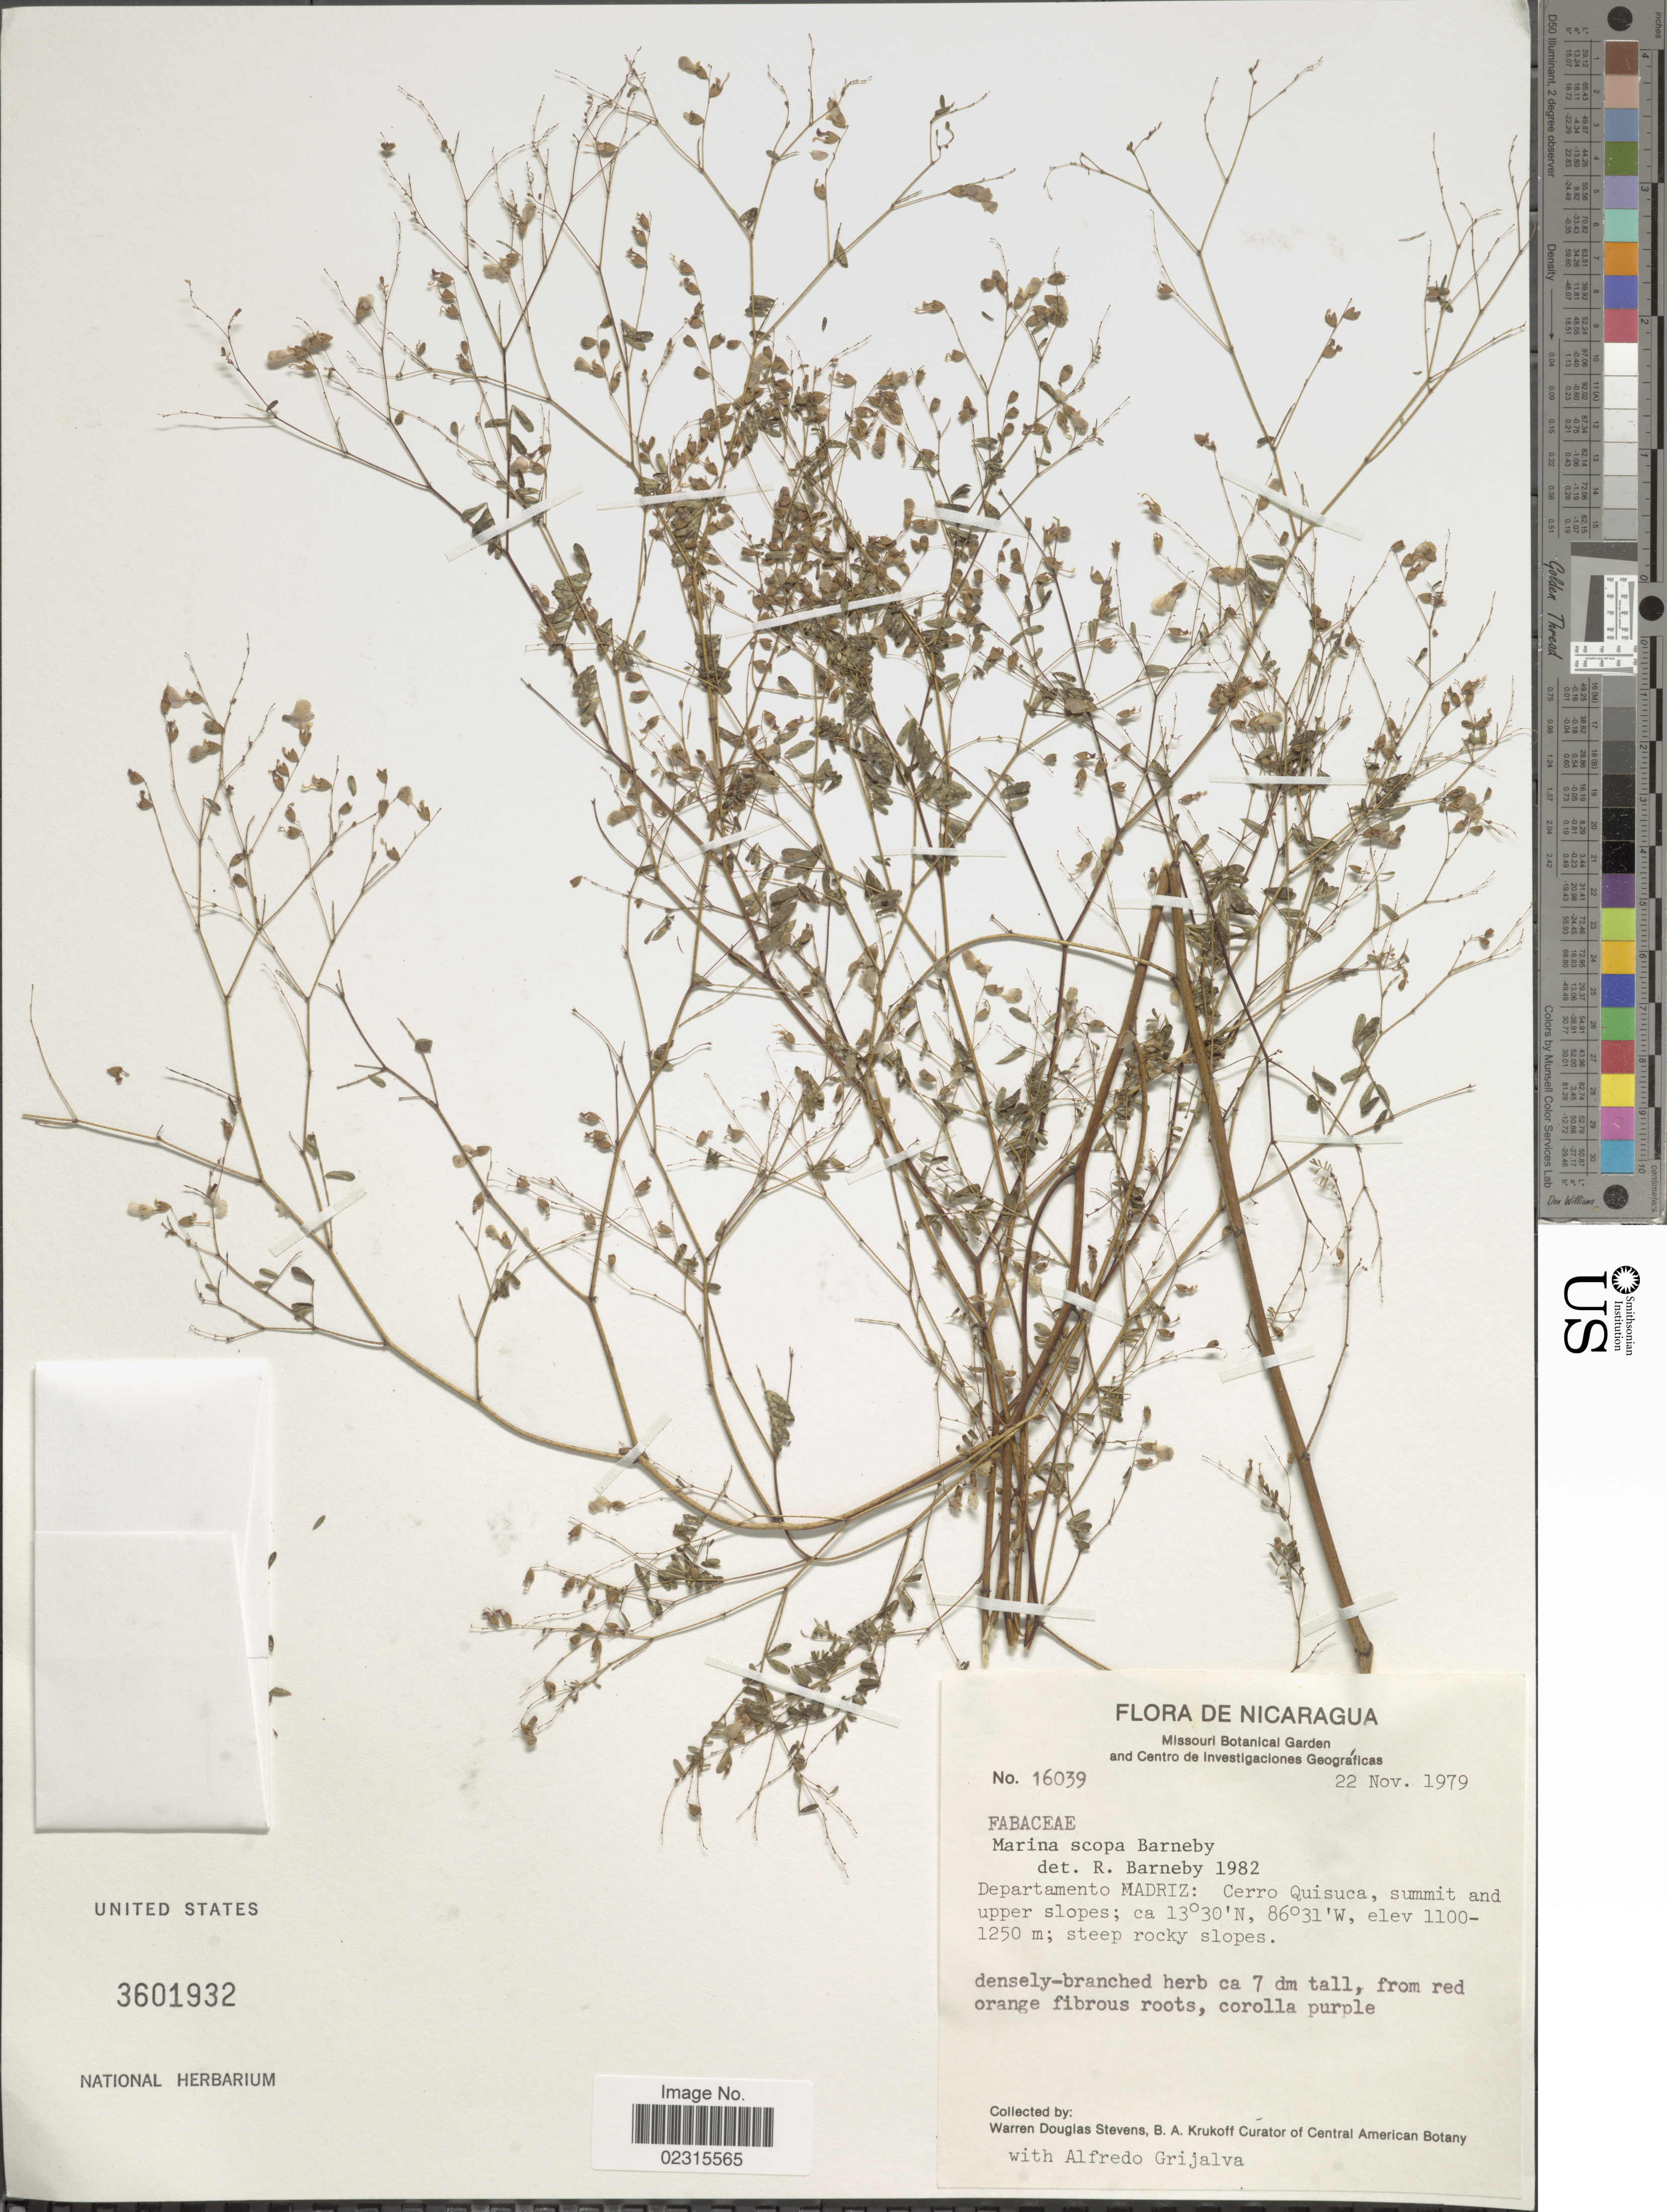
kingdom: Plantae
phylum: Tracheophyta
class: Magnoliopsida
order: Fabales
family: Fabaceae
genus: Marina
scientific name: Marina scopa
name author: Barneby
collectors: W. D. Stevens, B. A. Krukoff & A. Grijalva P.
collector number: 16039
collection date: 1979-11-22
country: Nicaragua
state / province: Madriz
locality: Departamento Madriz: Cerro Quisuca, summit and upper slopes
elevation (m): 1100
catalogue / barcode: US 3601932